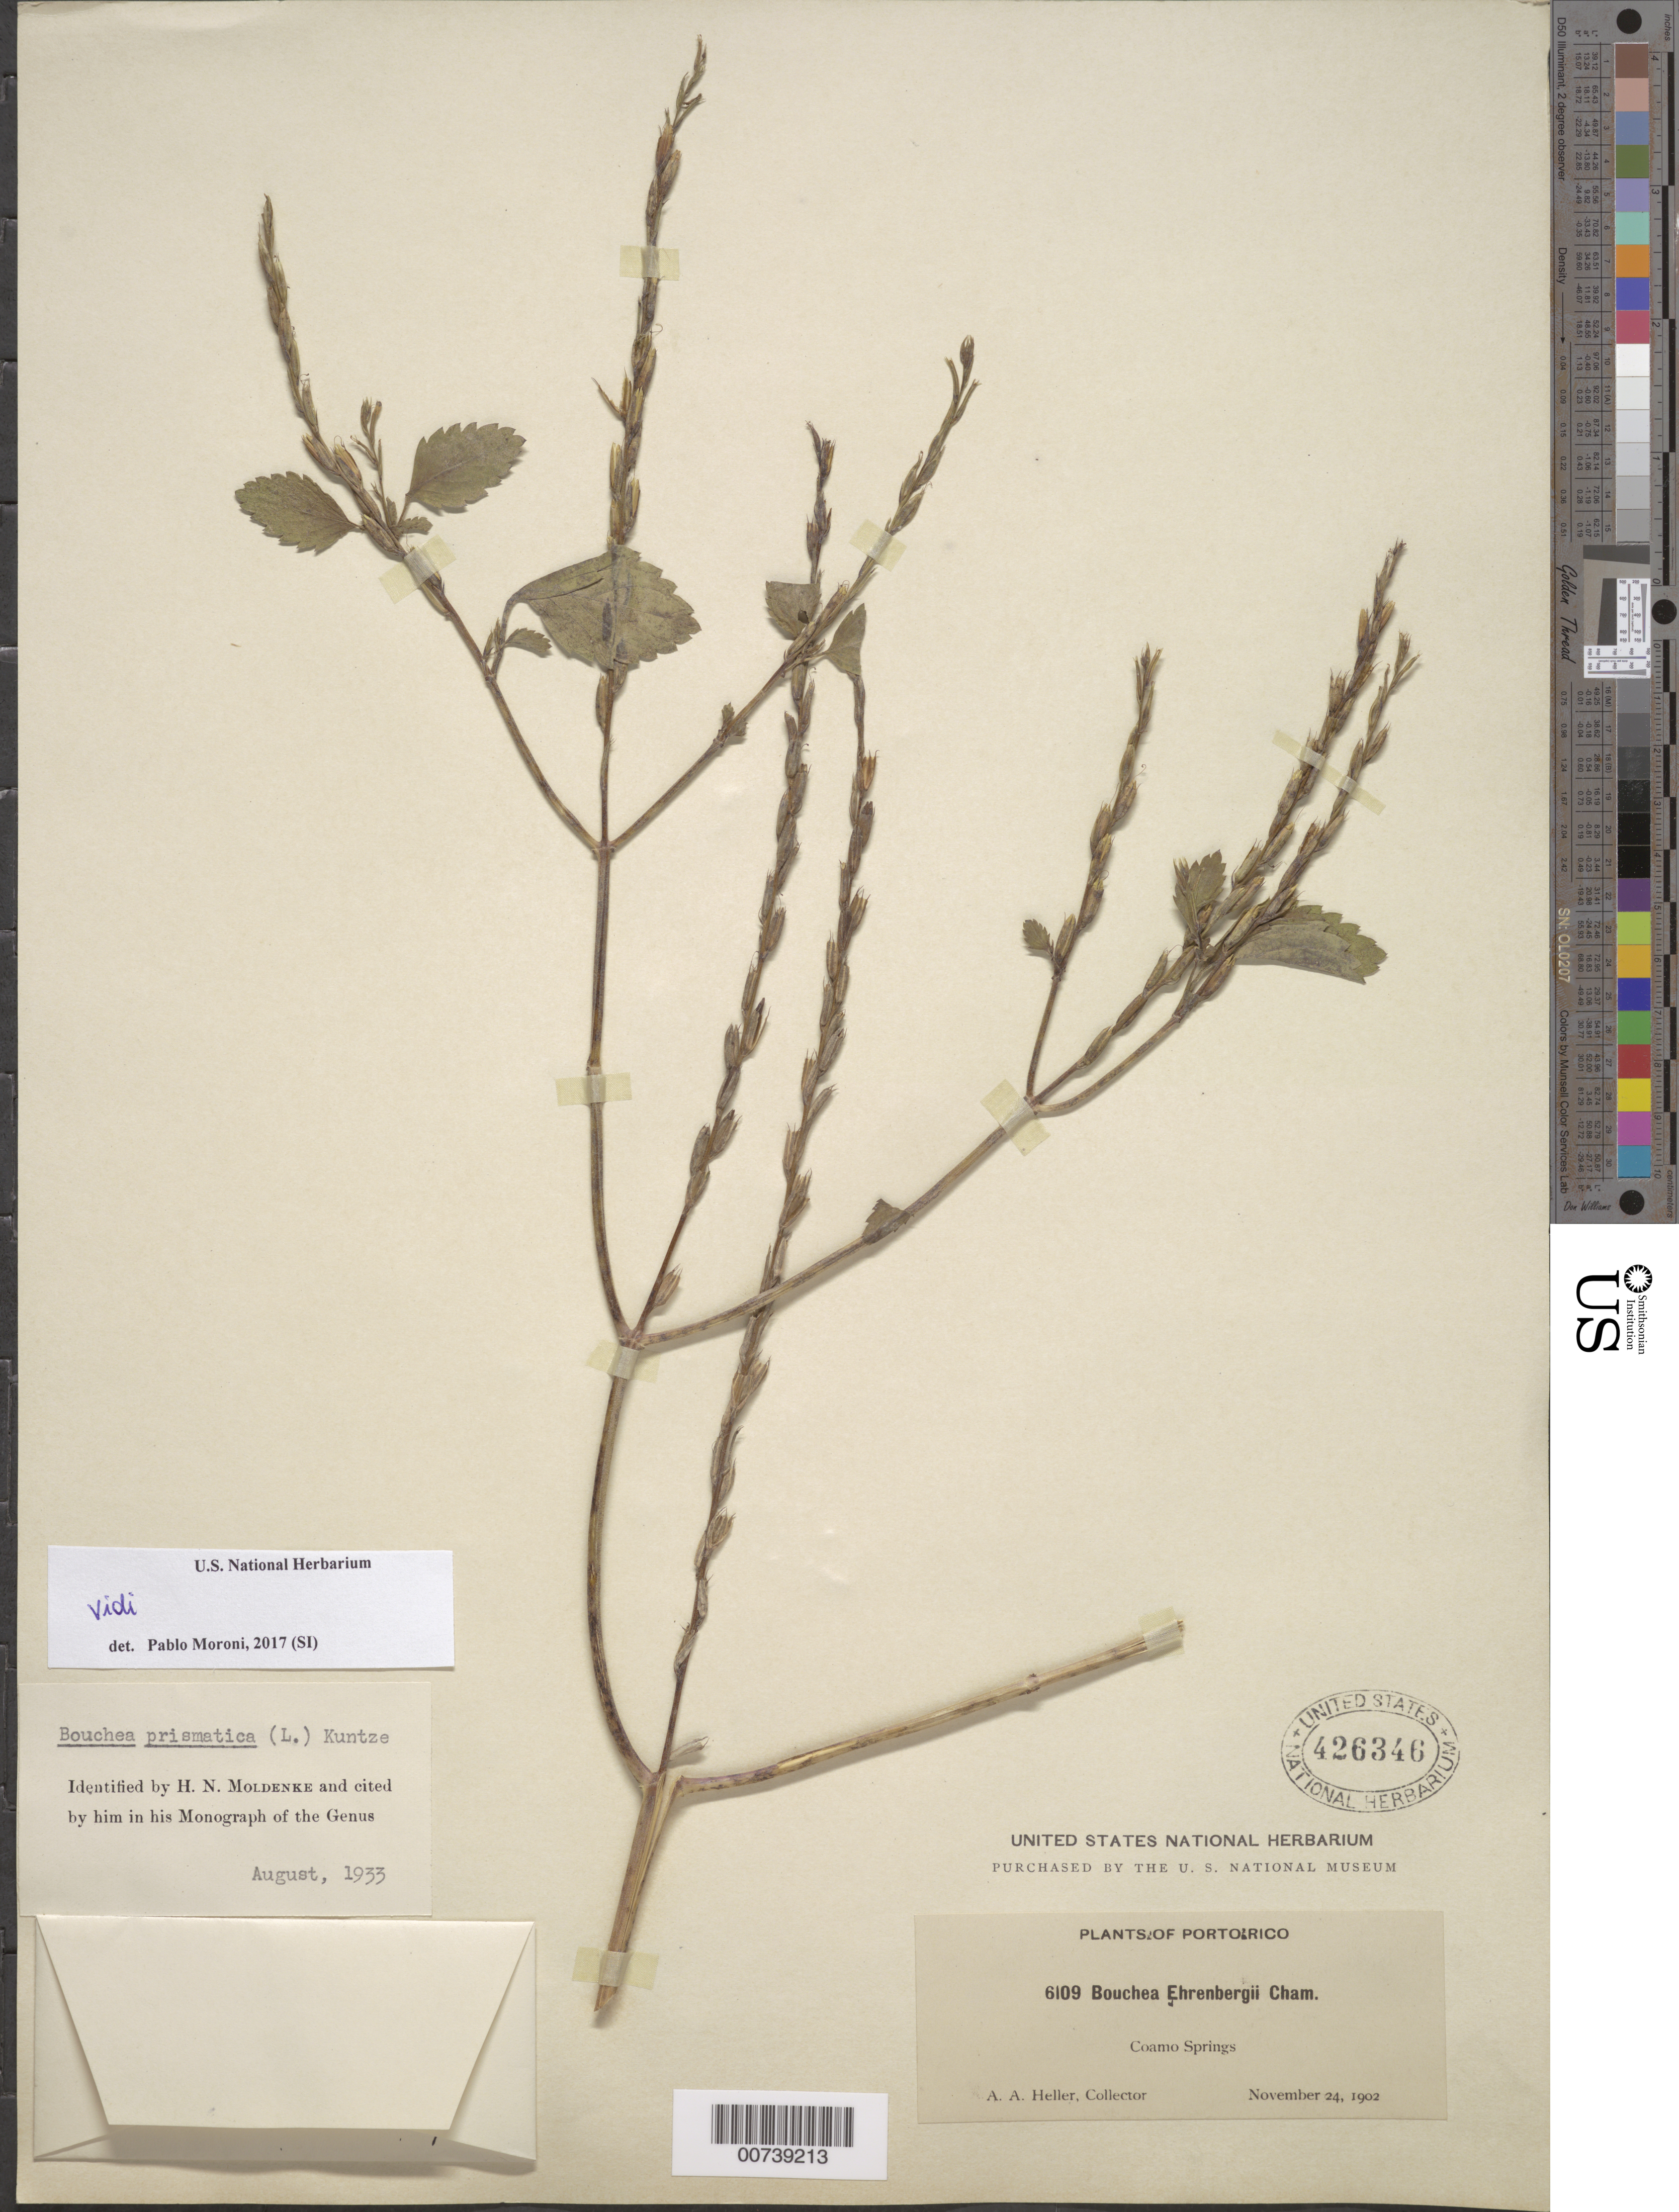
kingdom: Plantae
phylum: Tracheophyta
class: Magnoliopsida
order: Lamiales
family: Verbenaceae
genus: Bouchea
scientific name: Bouchea prismatica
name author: (L.) Kuntze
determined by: Moldenke, H. N.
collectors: A. A. Heller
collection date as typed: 24 Nov 1902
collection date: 1902-11-24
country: Puerto Rico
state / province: Coamo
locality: Coamo Springs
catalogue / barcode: US 426346